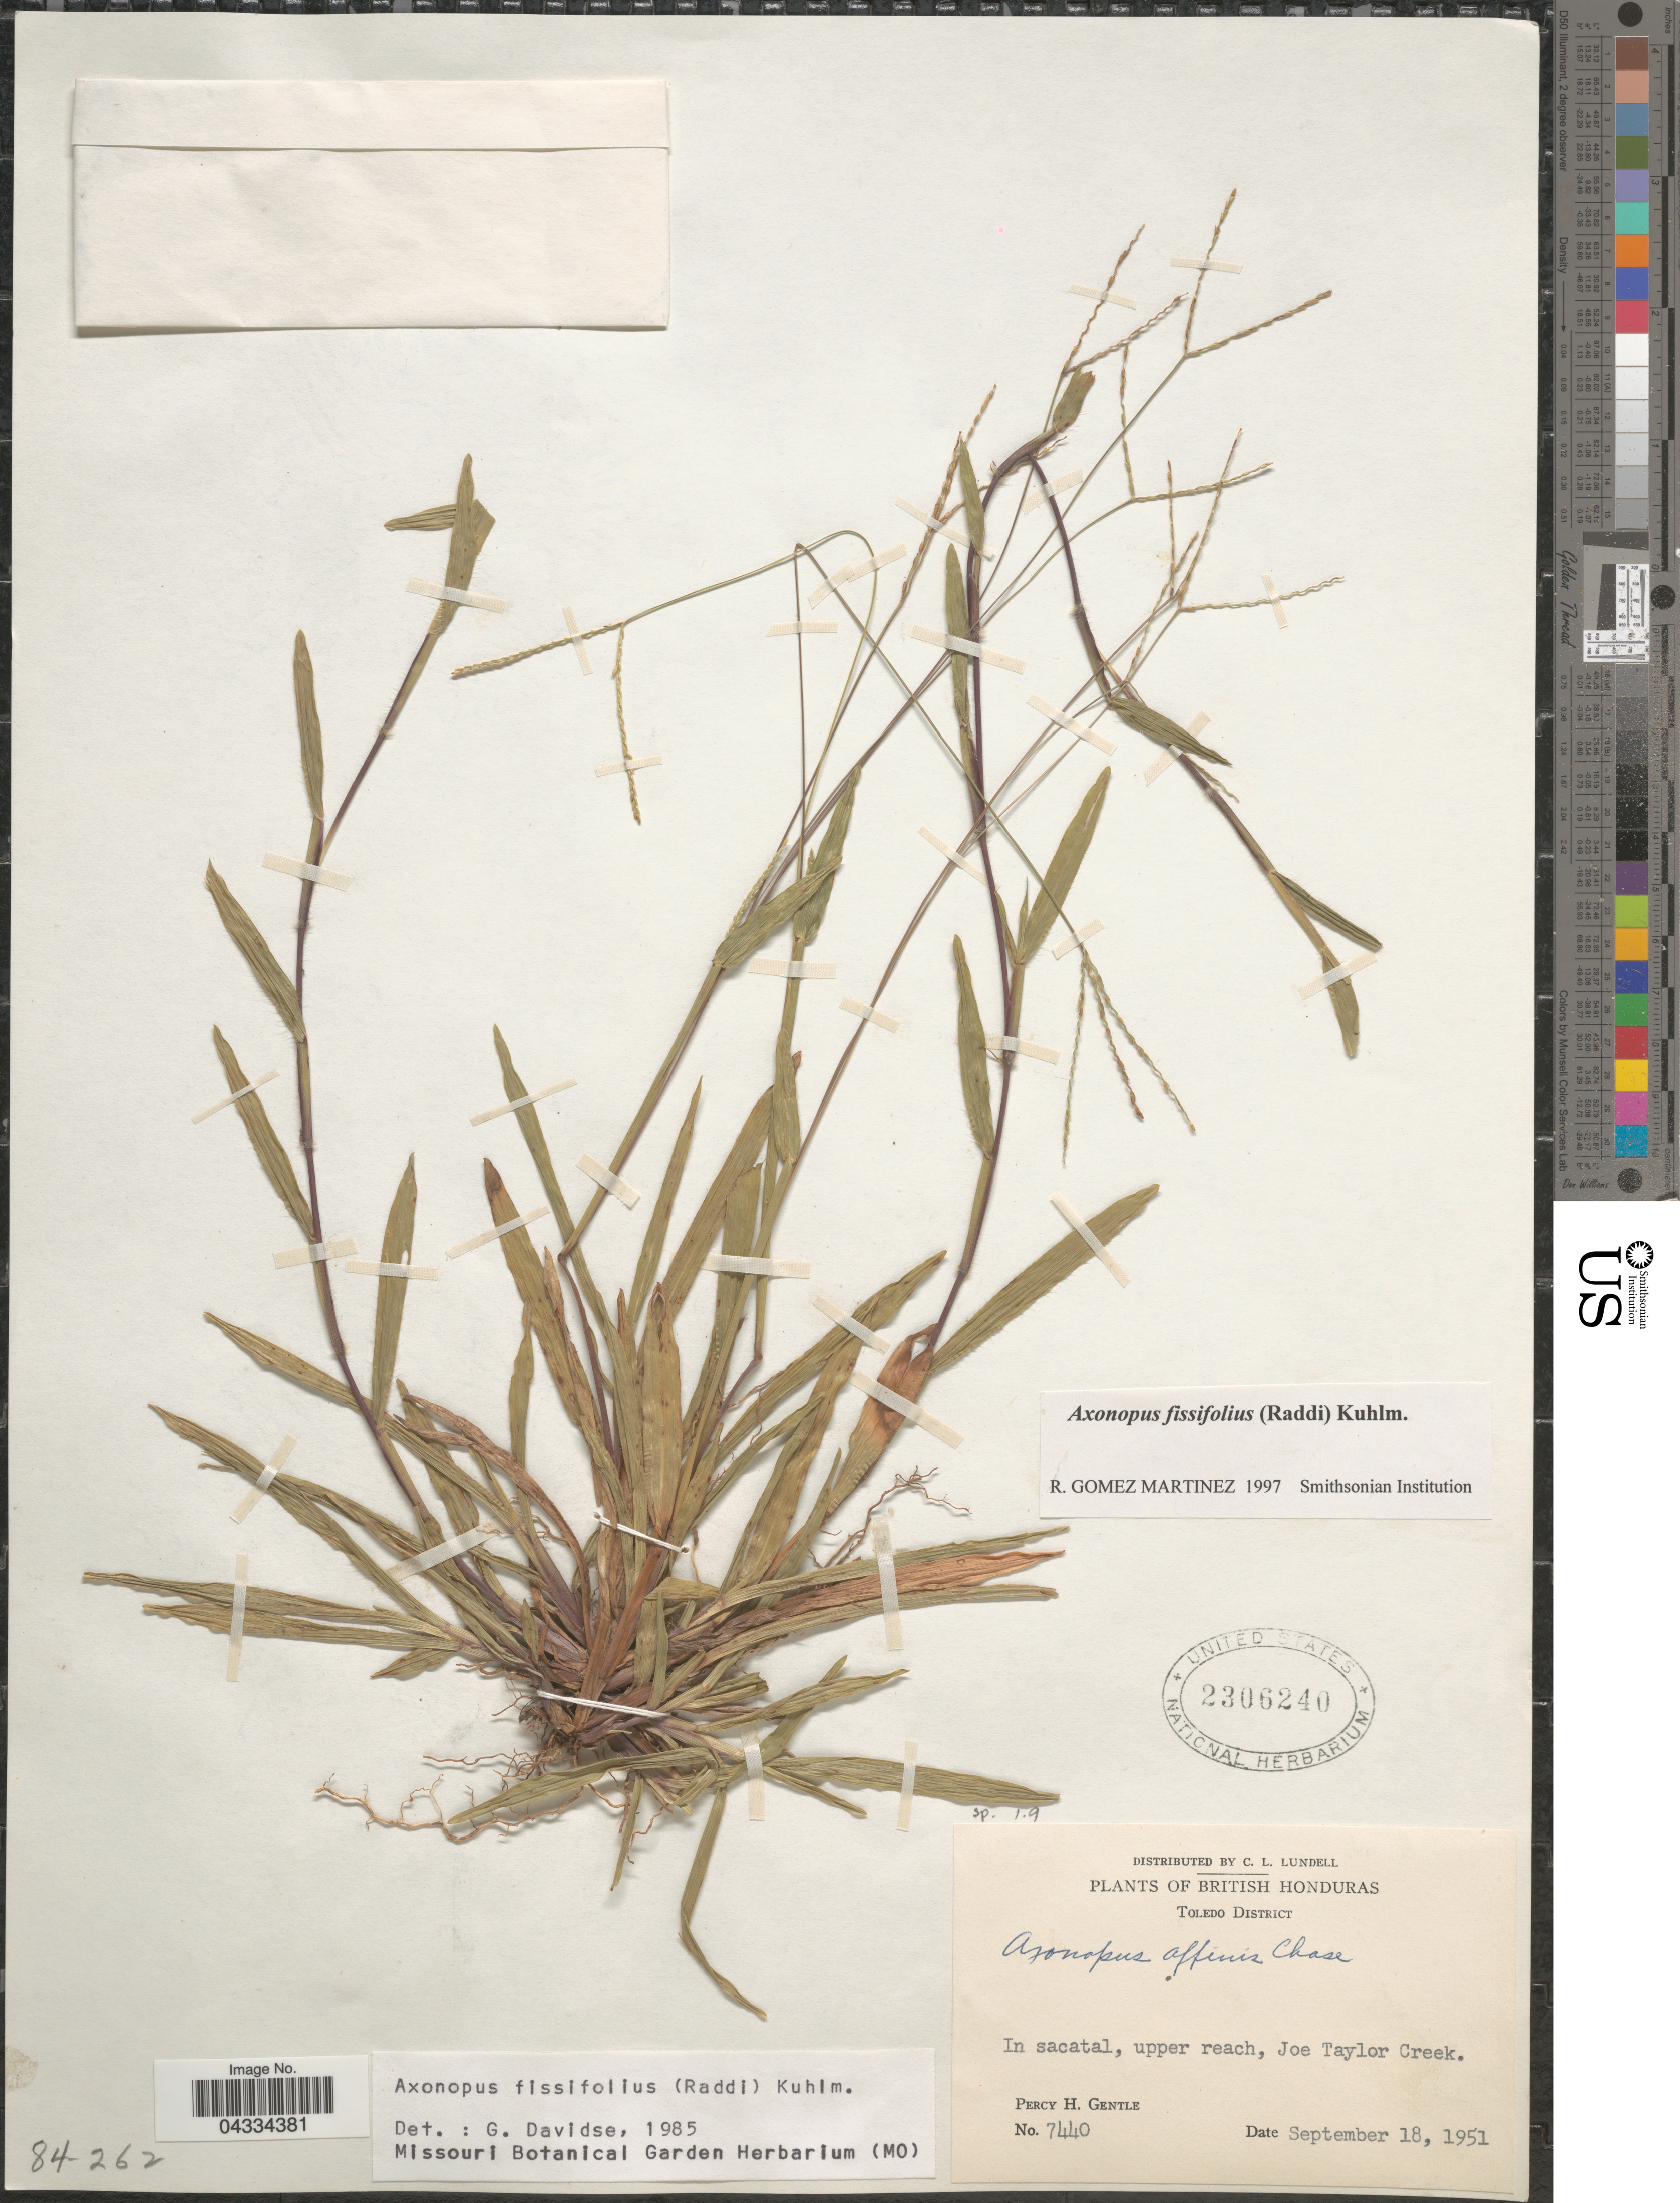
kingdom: Plantae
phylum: Tracheophyta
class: Liliopsida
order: Poales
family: Poaceae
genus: Axonopus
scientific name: Axonopus fissifolius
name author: (Raddi) Kuhlm.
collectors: P. H. Gentle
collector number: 7440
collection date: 1951-09-18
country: Belize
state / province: Toledo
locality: British Honduras. Toledo District. In sacatal, upper reach, Joe Taylor Creek.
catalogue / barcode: US 2306240